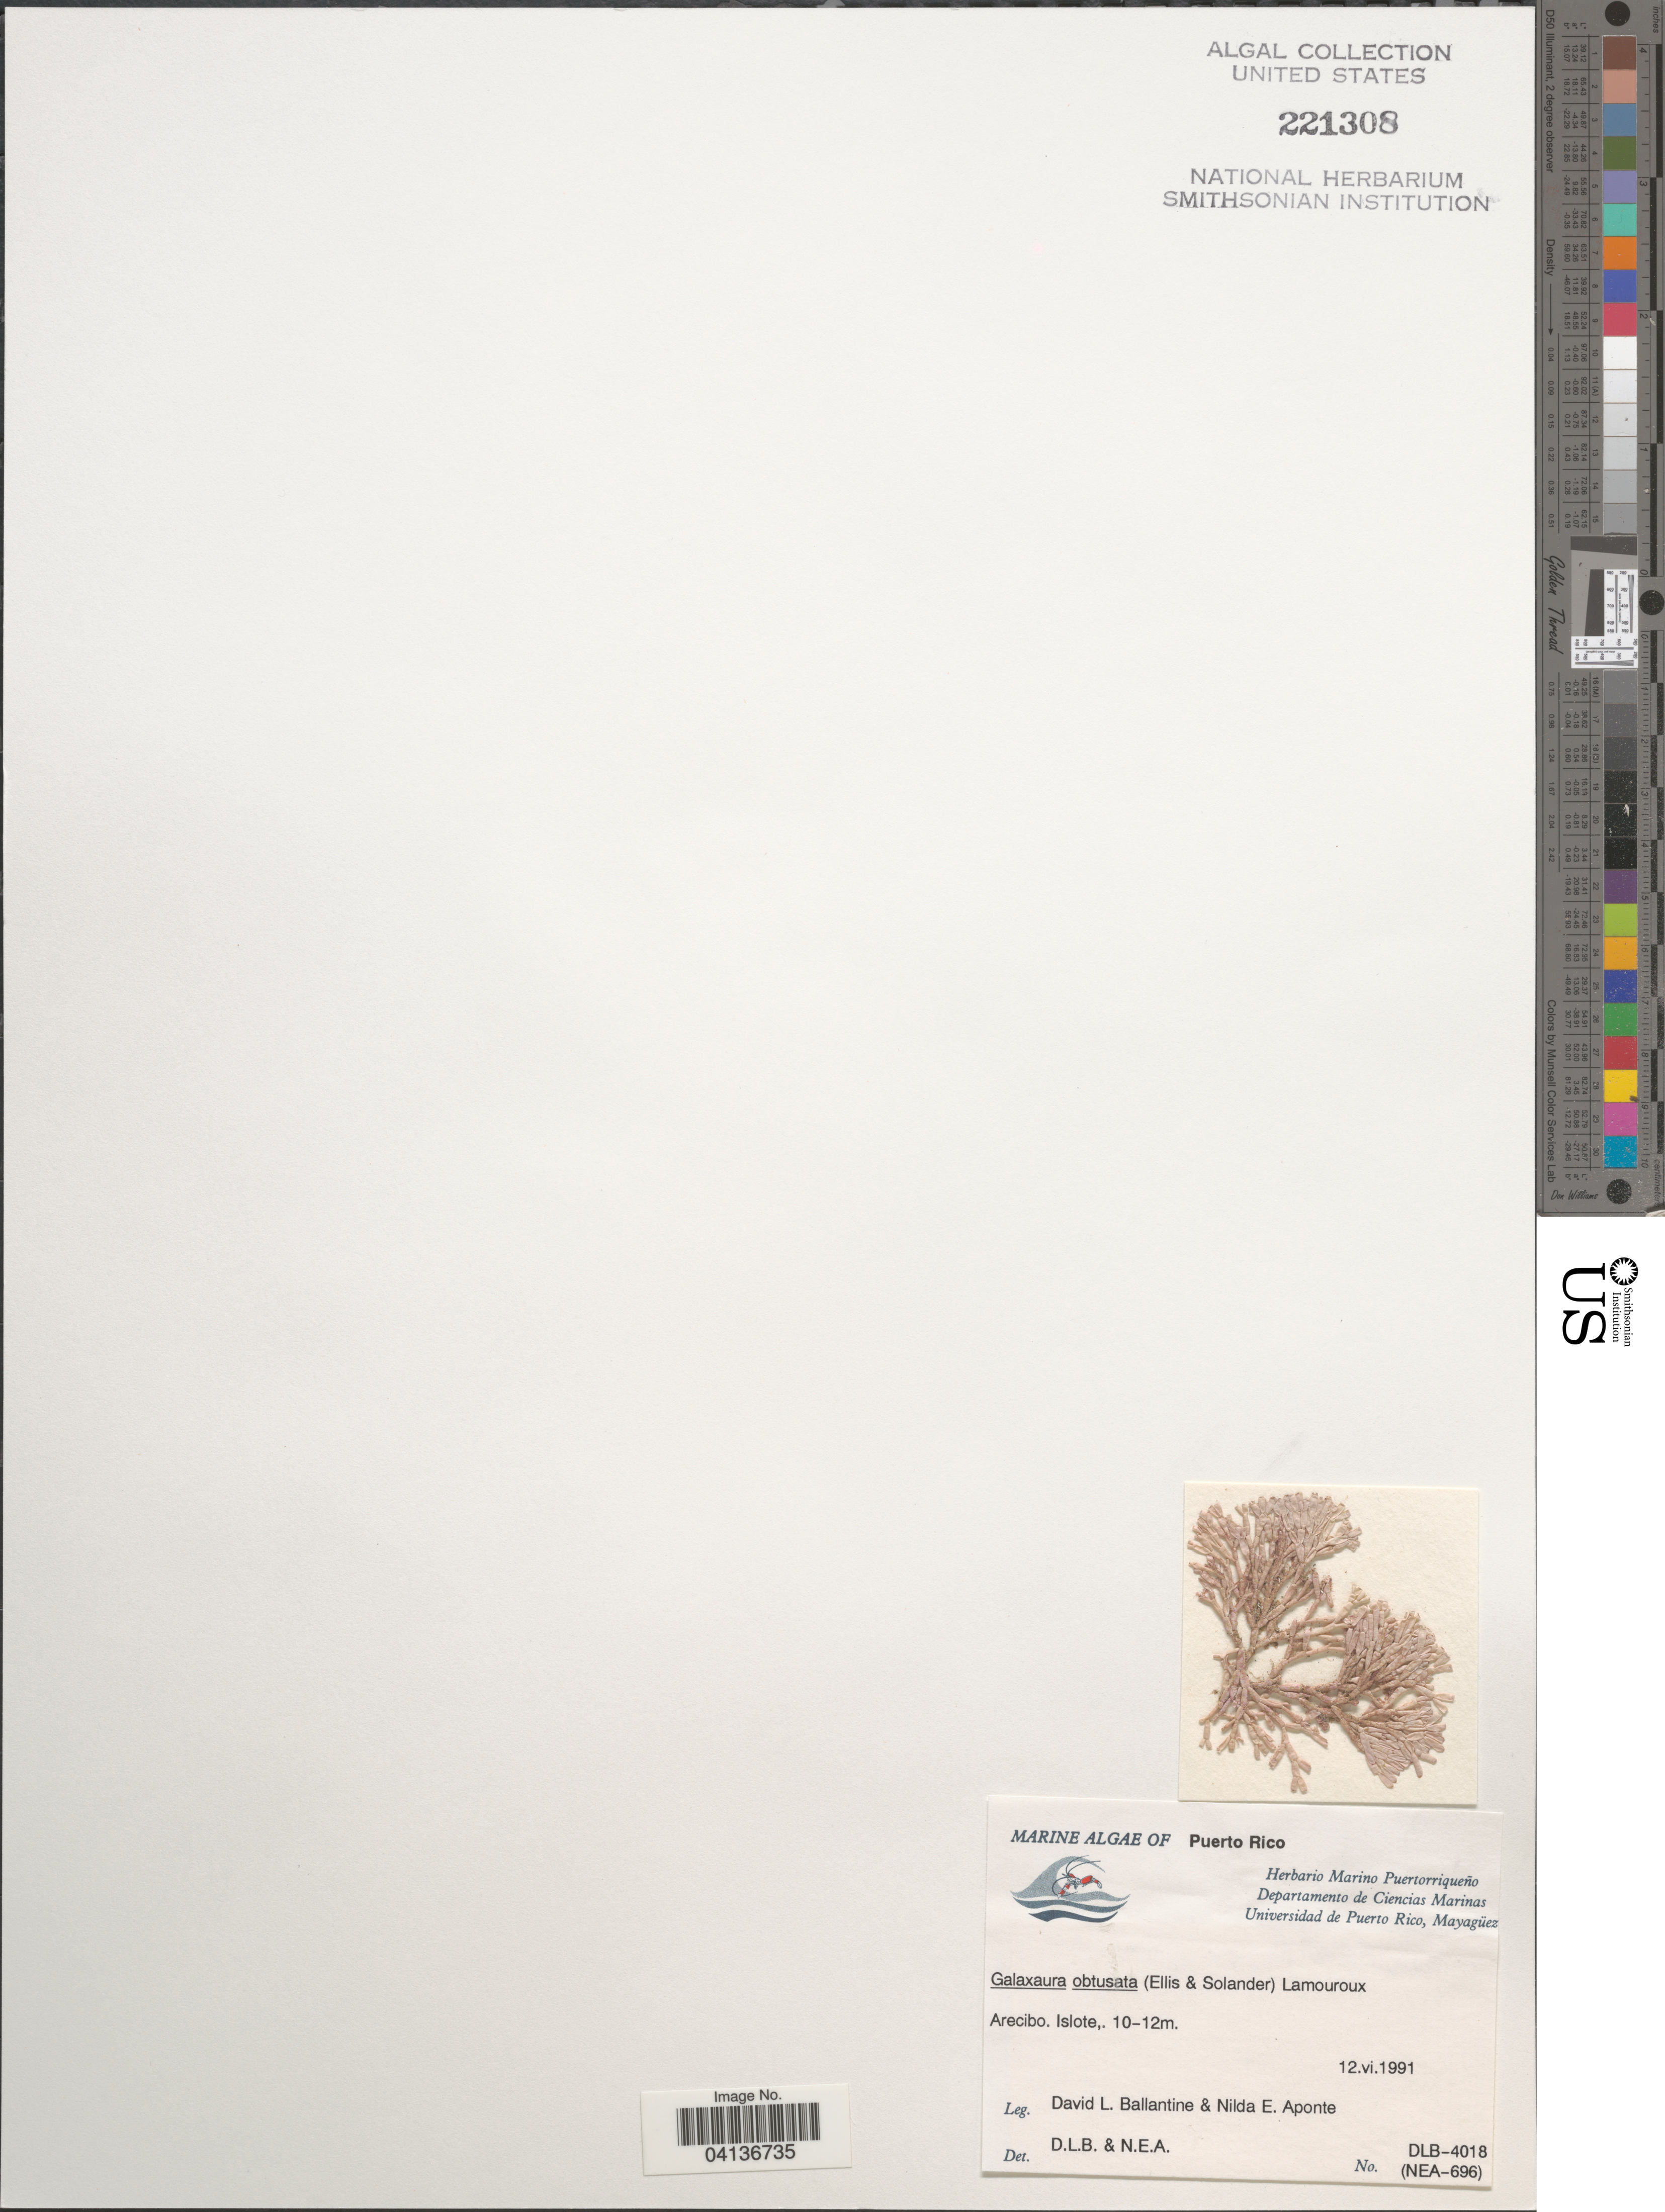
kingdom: Plantae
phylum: Rhodophyta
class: Florideophyceae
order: Nemaliales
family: Galaxauraceae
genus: Galaxaura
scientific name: Galaxaura obtusata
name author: (Ellis & Sol.) J.V.Lamouroux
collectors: D.L. Ballantine & N. E. Aponte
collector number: DLB-4018/NEA-696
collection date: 1991-06-12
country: Puerto Rico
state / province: Arecibo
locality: Islote.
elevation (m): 10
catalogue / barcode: US 221308